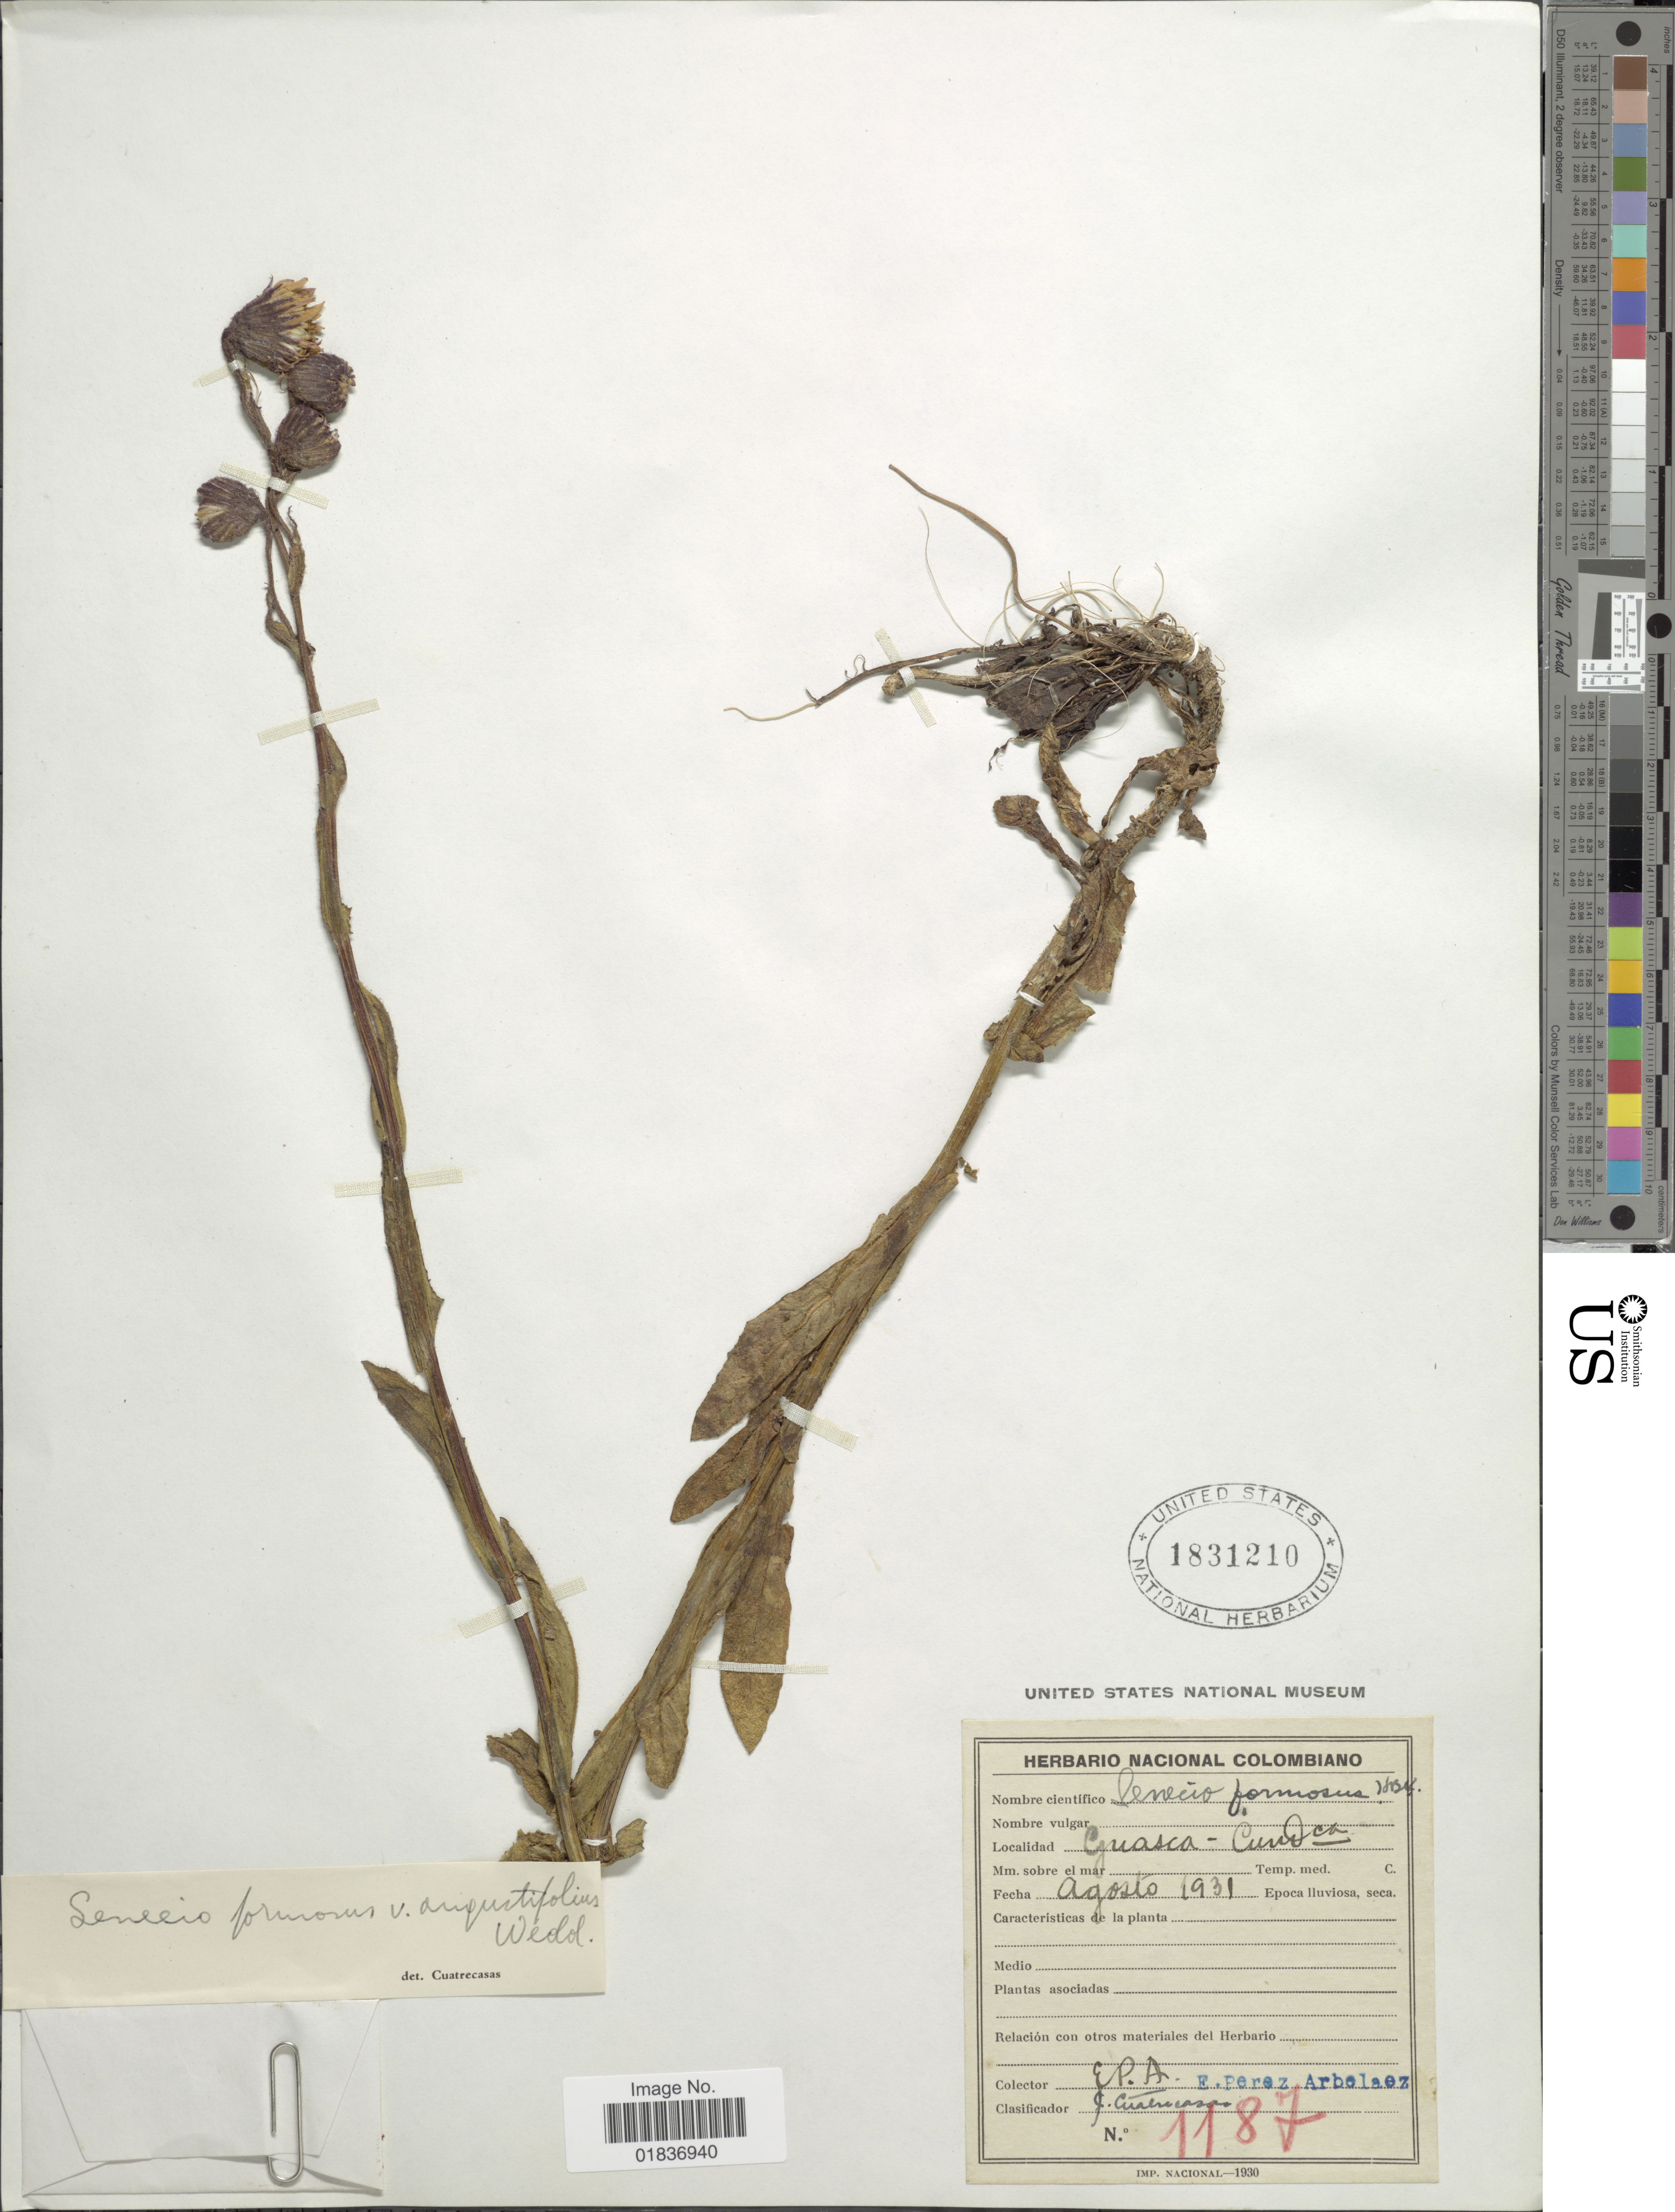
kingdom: Plantae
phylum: Tracheophyta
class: Magnoliopsida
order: Asterales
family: Asteraceae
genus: Senecio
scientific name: Senecio wedglacialis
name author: Cuatrec.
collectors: E. Pérez Arbeláez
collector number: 1187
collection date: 1931-08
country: Colombia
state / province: Cundinamarca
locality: Guasca-Cundca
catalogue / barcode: US 1831210